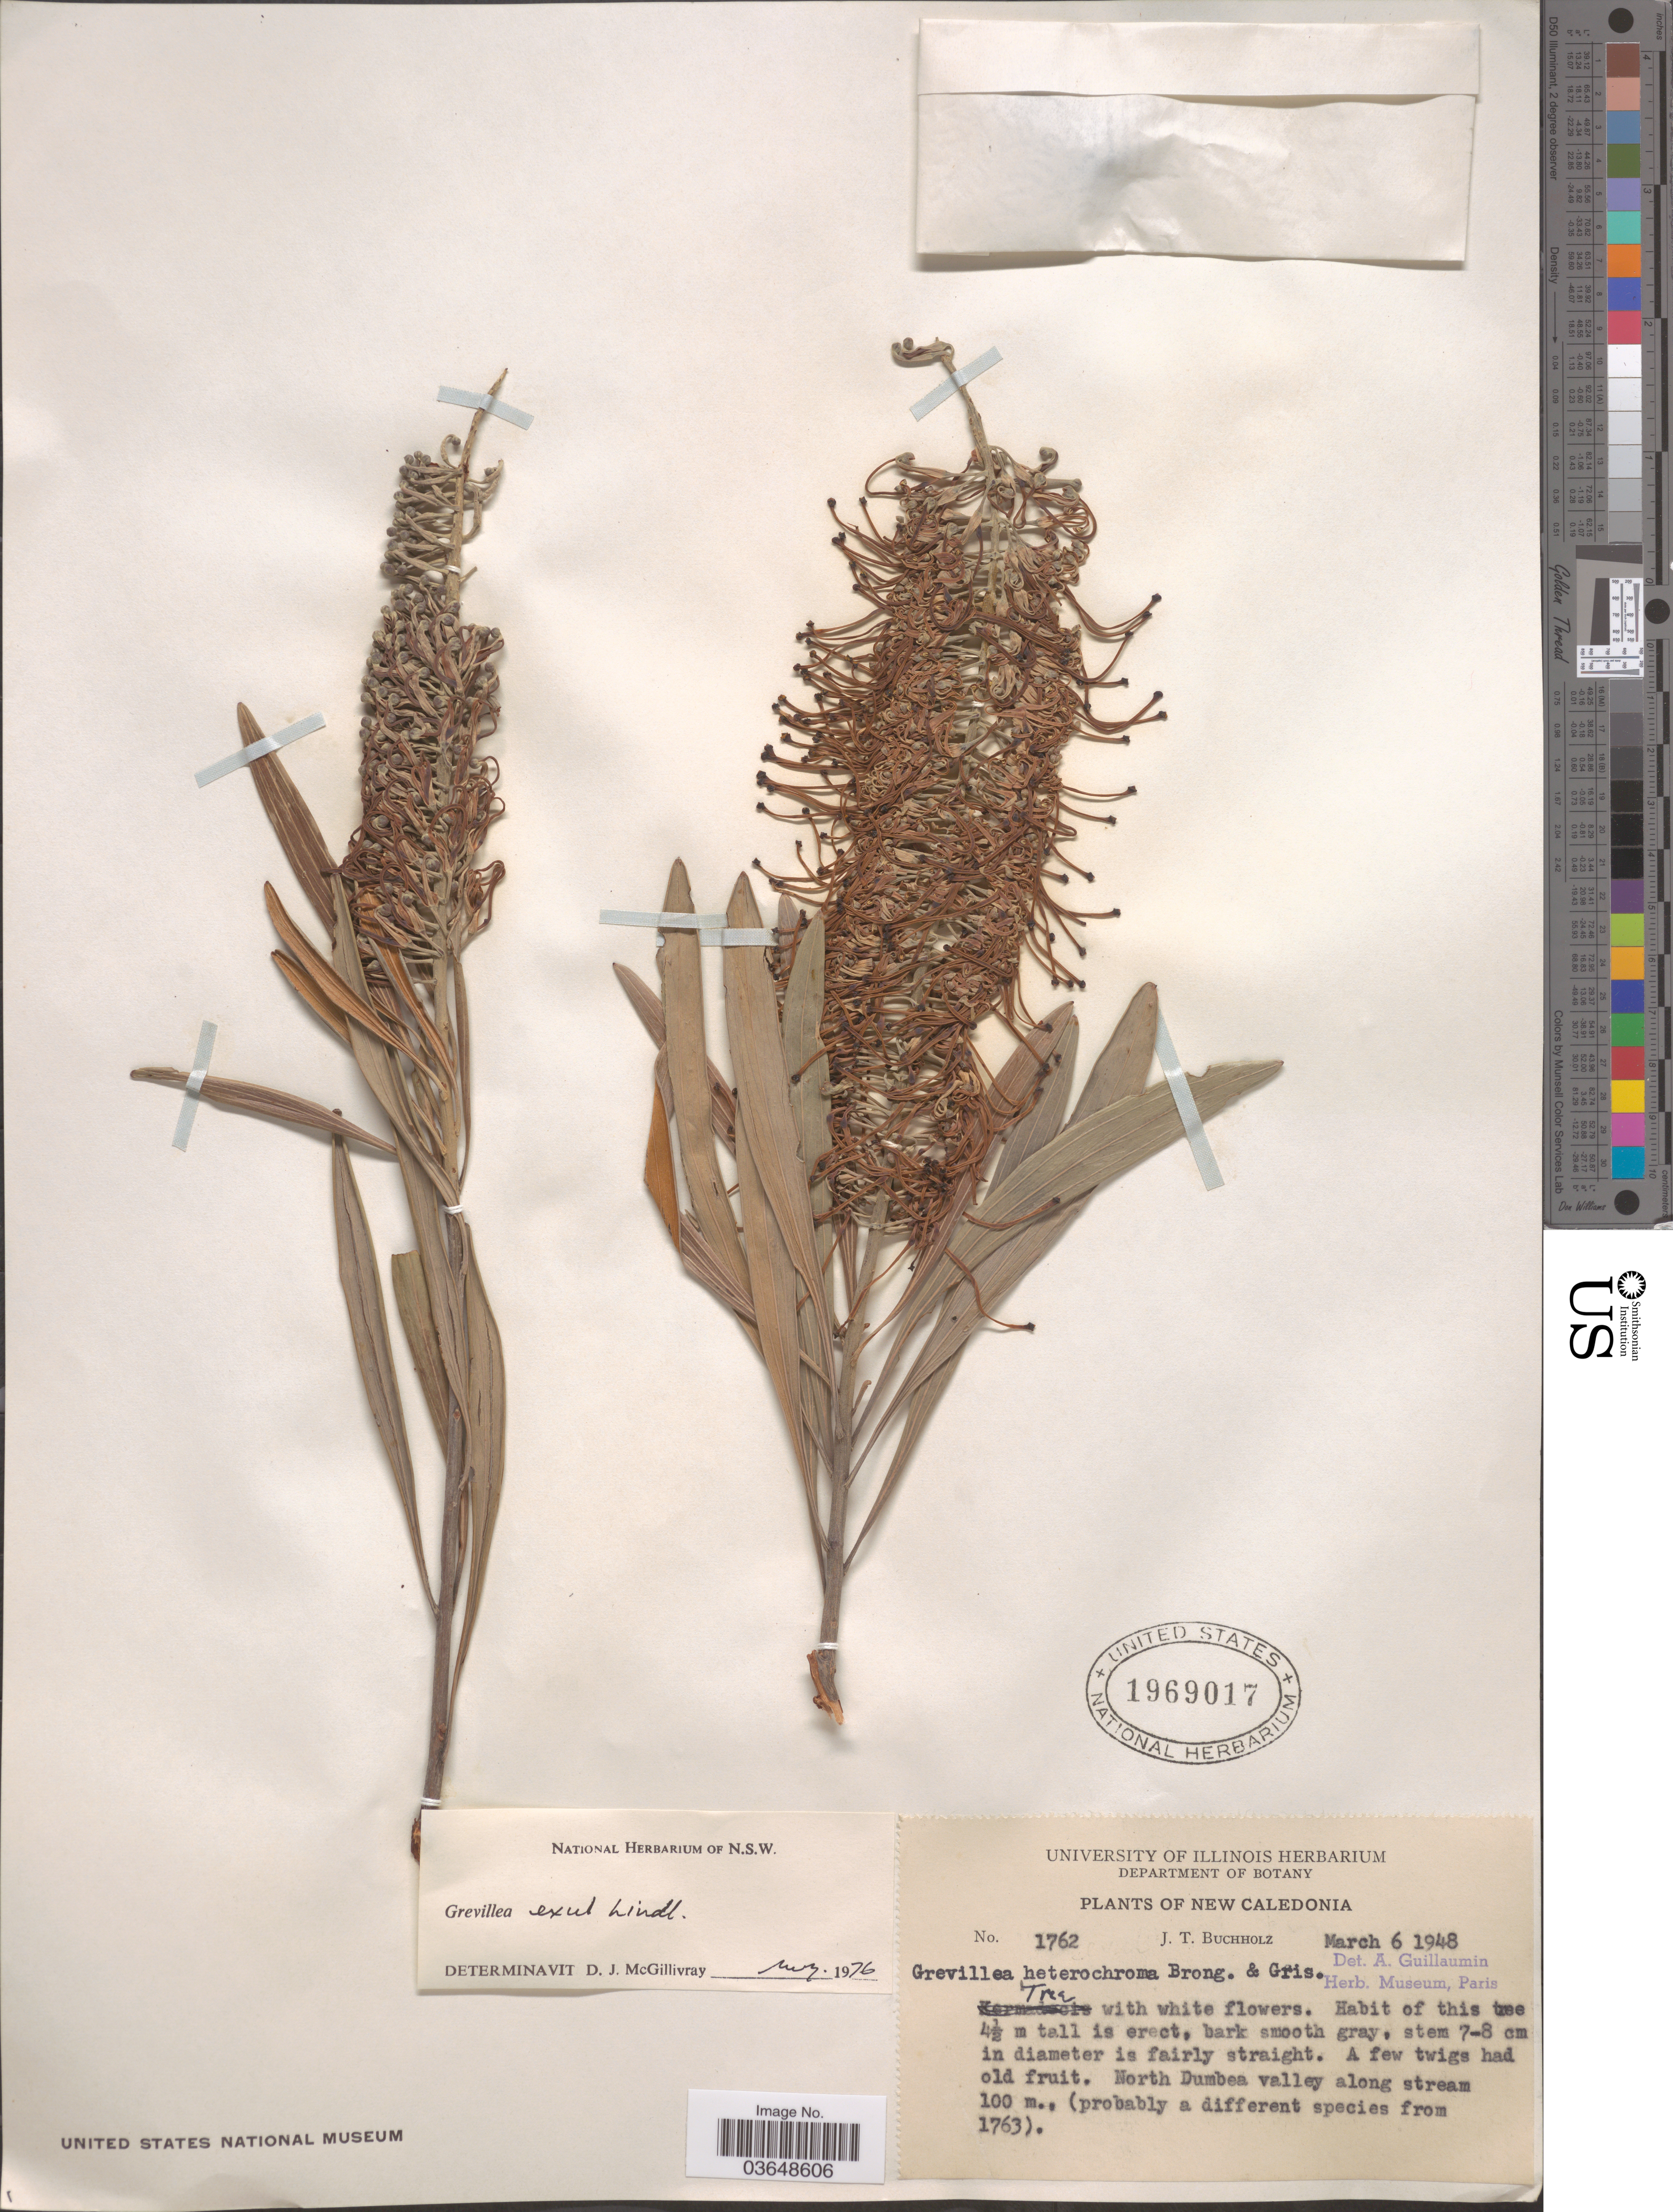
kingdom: Plantae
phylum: Tracheophyta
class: Magnoliopsida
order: Proteales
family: Proteaceae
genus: Grevillea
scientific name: Grevillea exul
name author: Lindl.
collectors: J. T. Buchholz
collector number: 1762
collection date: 1948-03-06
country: New Caledonia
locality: North Dumbea valley along stream 100 m. [unsure placement]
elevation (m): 100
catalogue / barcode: US 1969017